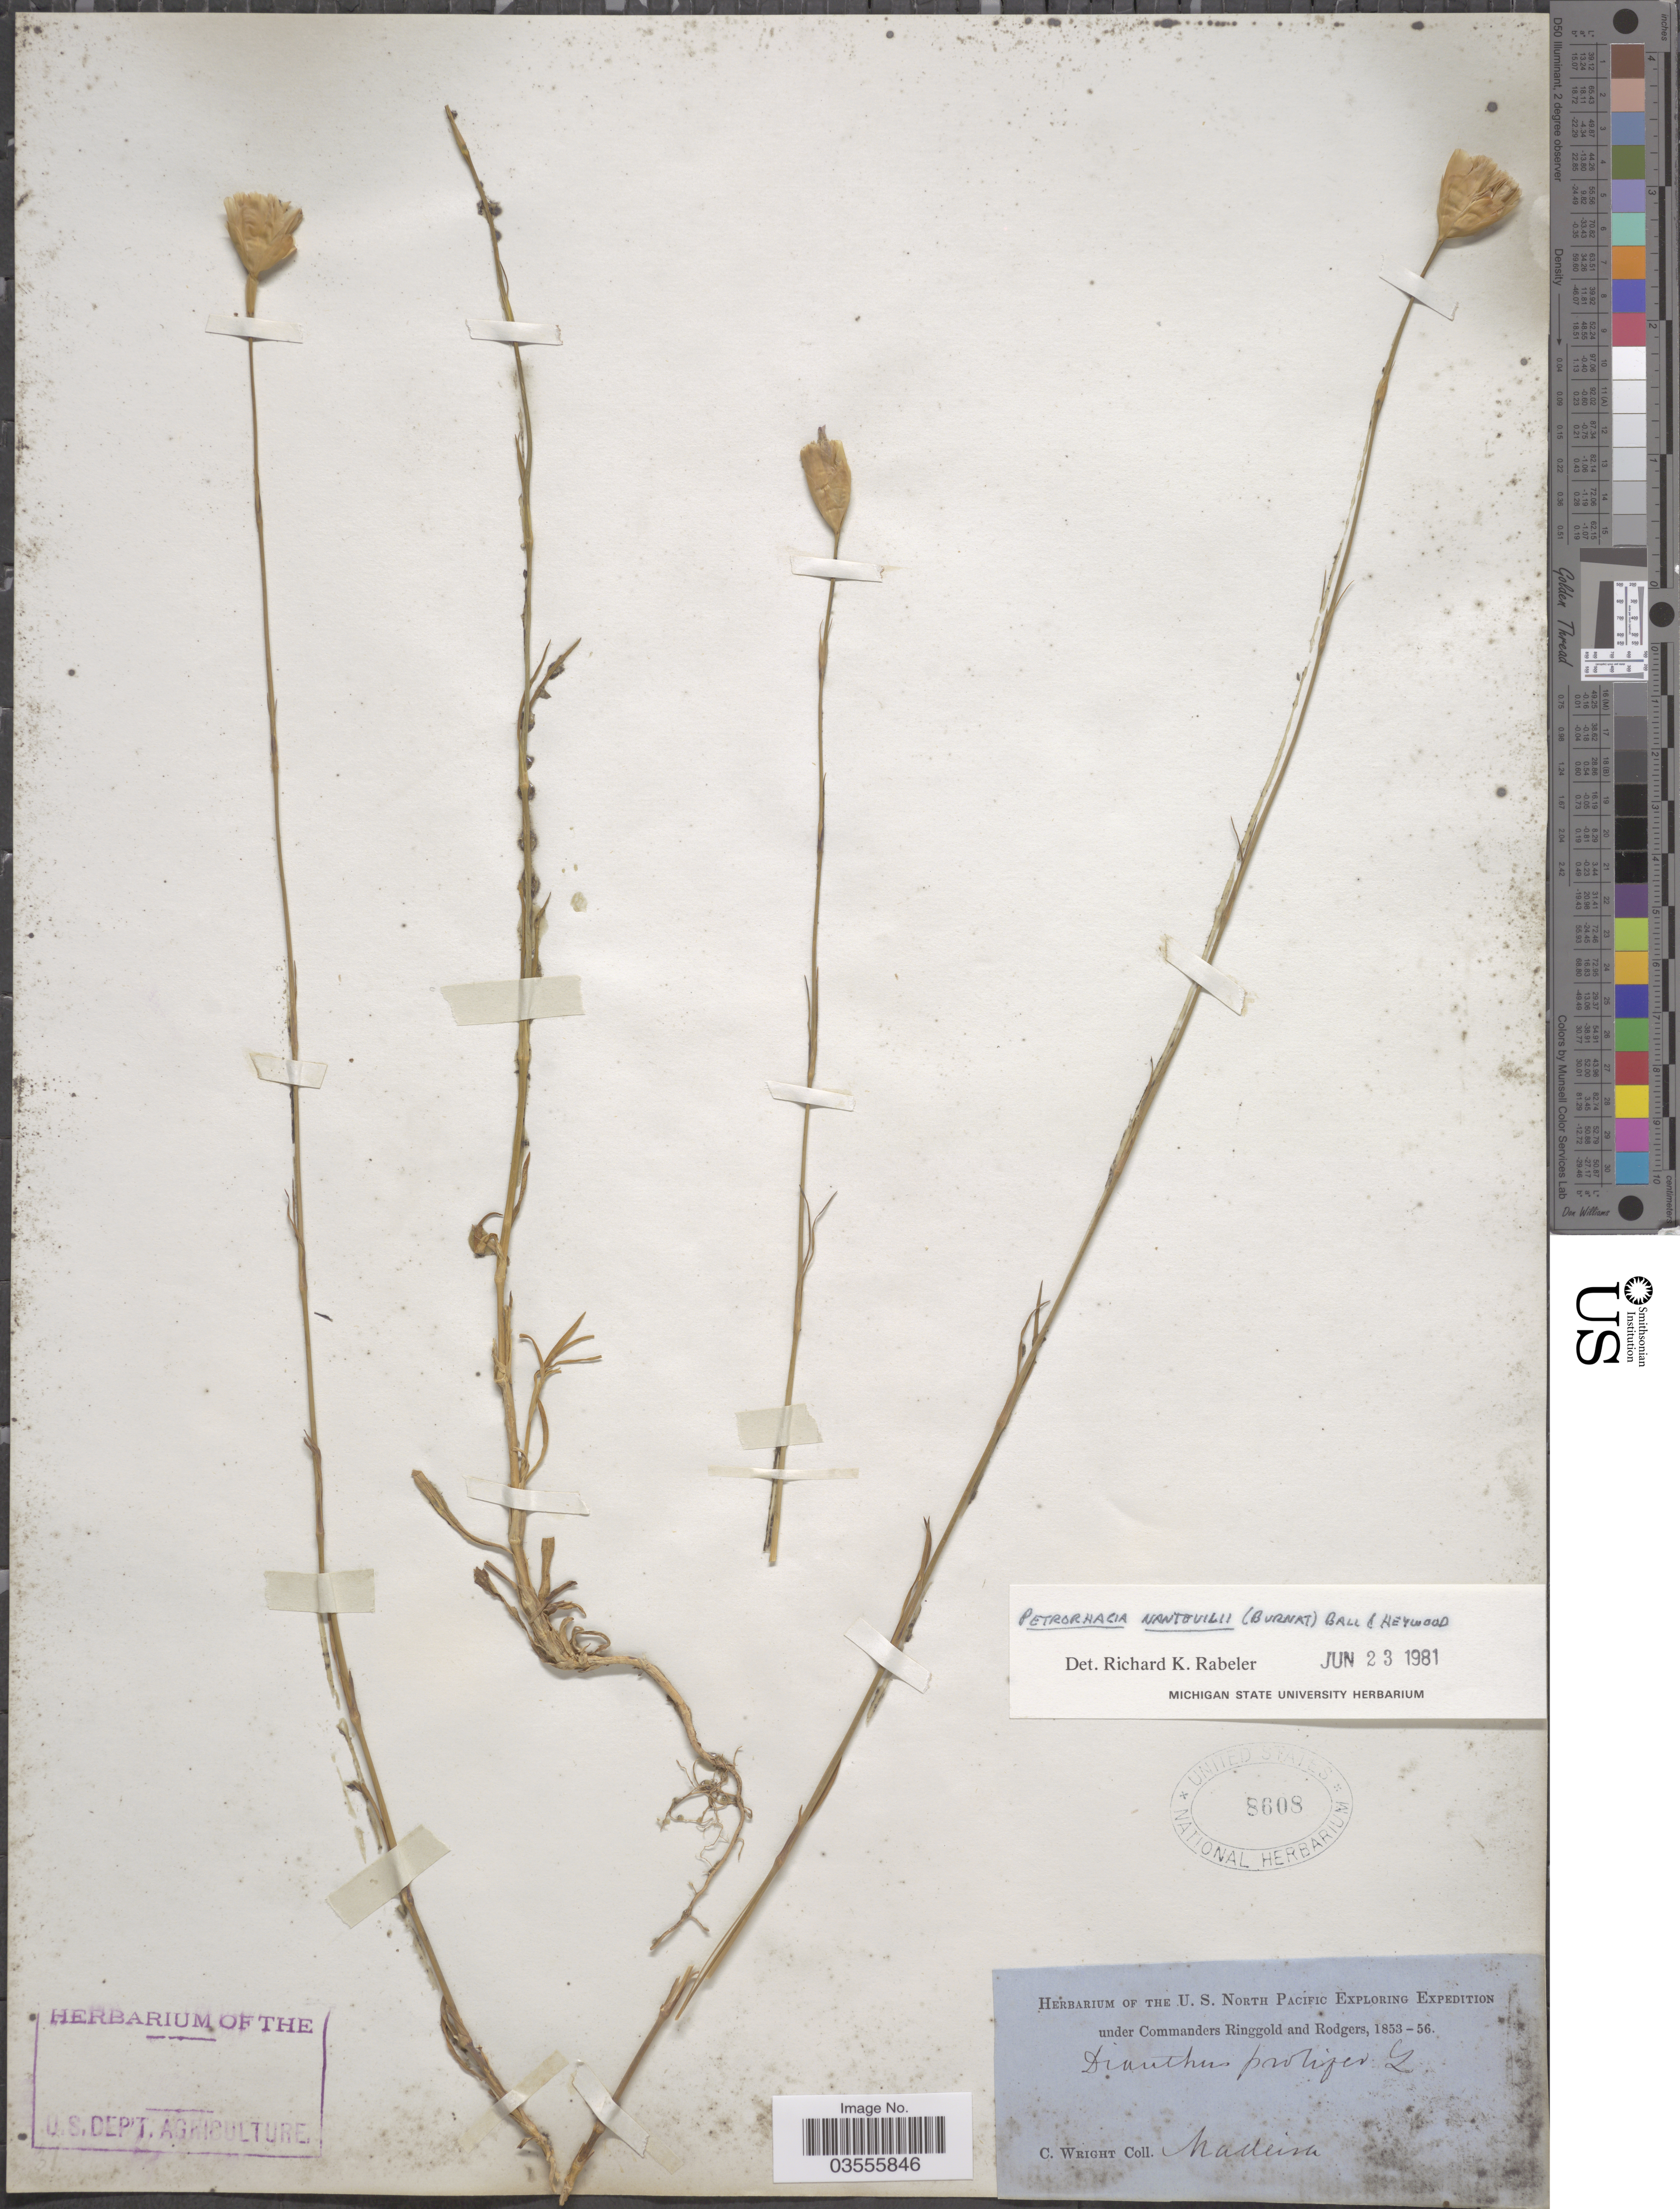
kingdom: Plantae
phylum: Tracheophyta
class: Magnoliopsida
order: Caryophyllales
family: Caryophyllaceae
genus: Petrorhagia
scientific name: Petrorhagia nanteuilii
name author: (Burnat) P.W. Ball & Heywood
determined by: Rabeler, P. K.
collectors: C. Wright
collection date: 1853/1856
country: Portugal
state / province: Madeira (Aut. Reg.)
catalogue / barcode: US 8608